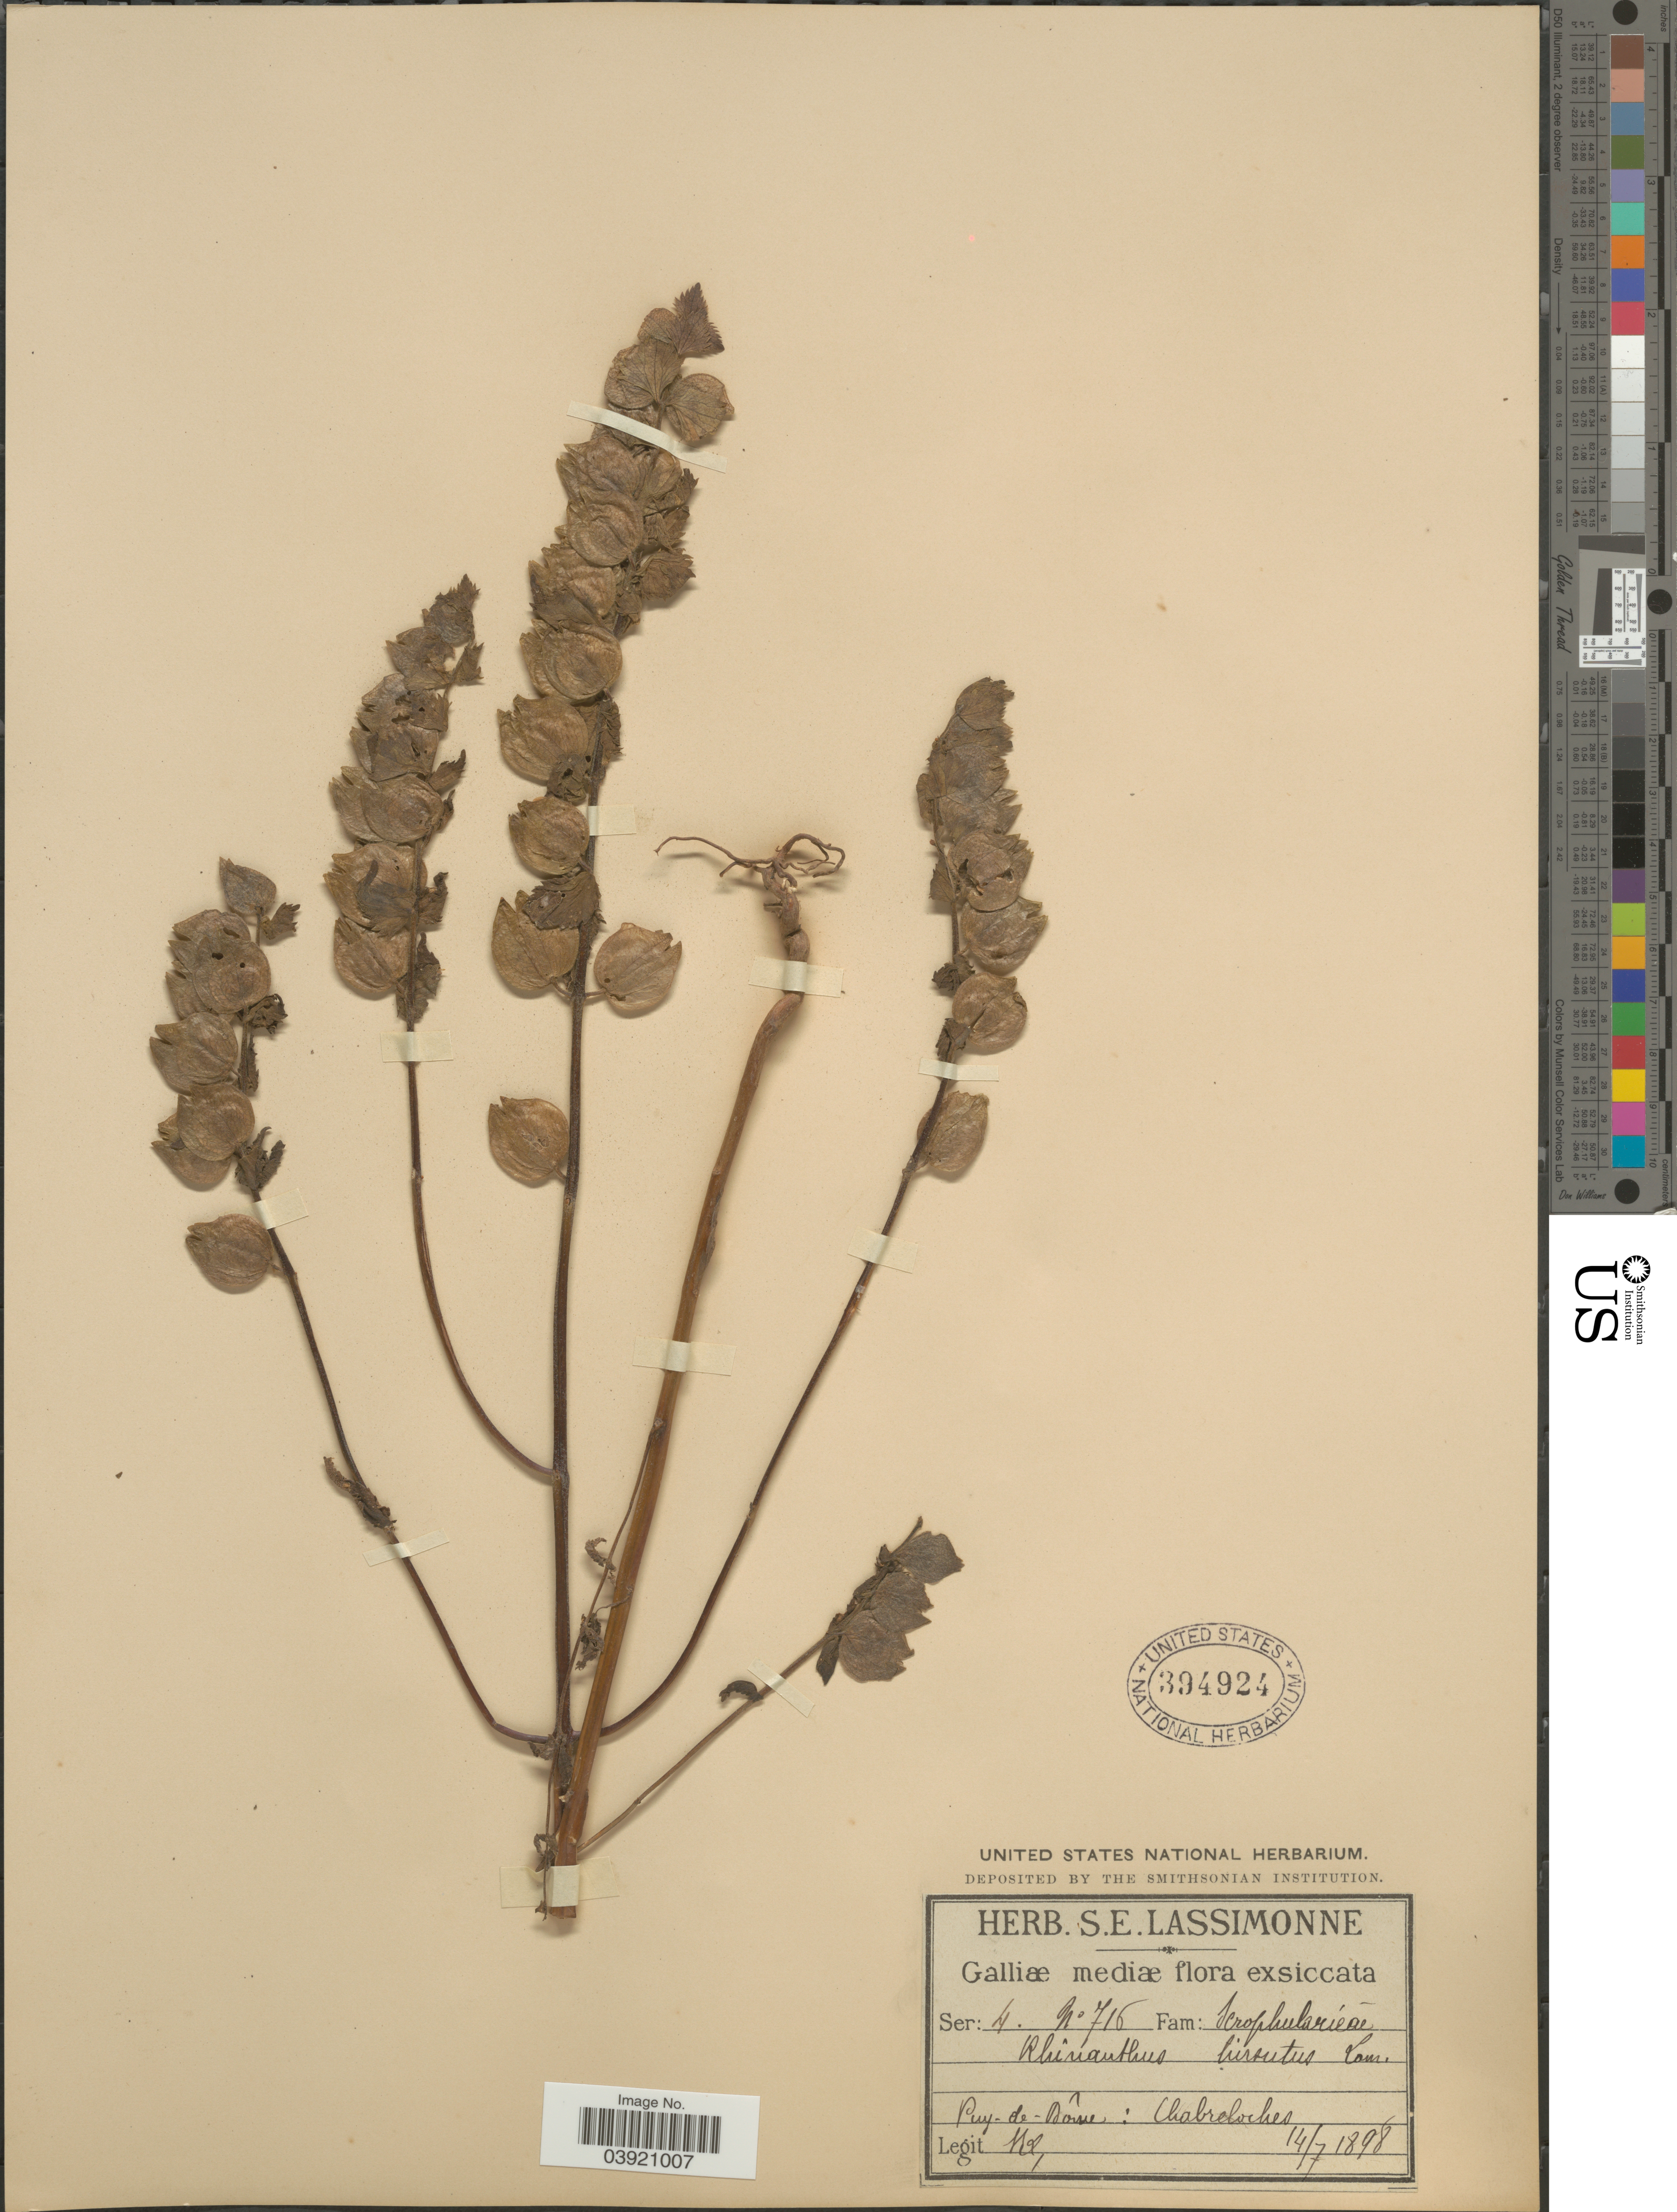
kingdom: Plantae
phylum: Tracheophyta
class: Magnoliopsida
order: Lamiales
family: Orobanchaceae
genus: Rhinanthus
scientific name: Rhinanthus hirsutus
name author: Lam.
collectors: S. Lassimonne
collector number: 716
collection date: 1898-07-14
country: France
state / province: Auvergne-Rhône-Alpes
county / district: Puy-de-Dôme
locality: Galliæ mediæ. Puy-de-Dôme: Chabreloches.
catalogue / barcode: US 394924